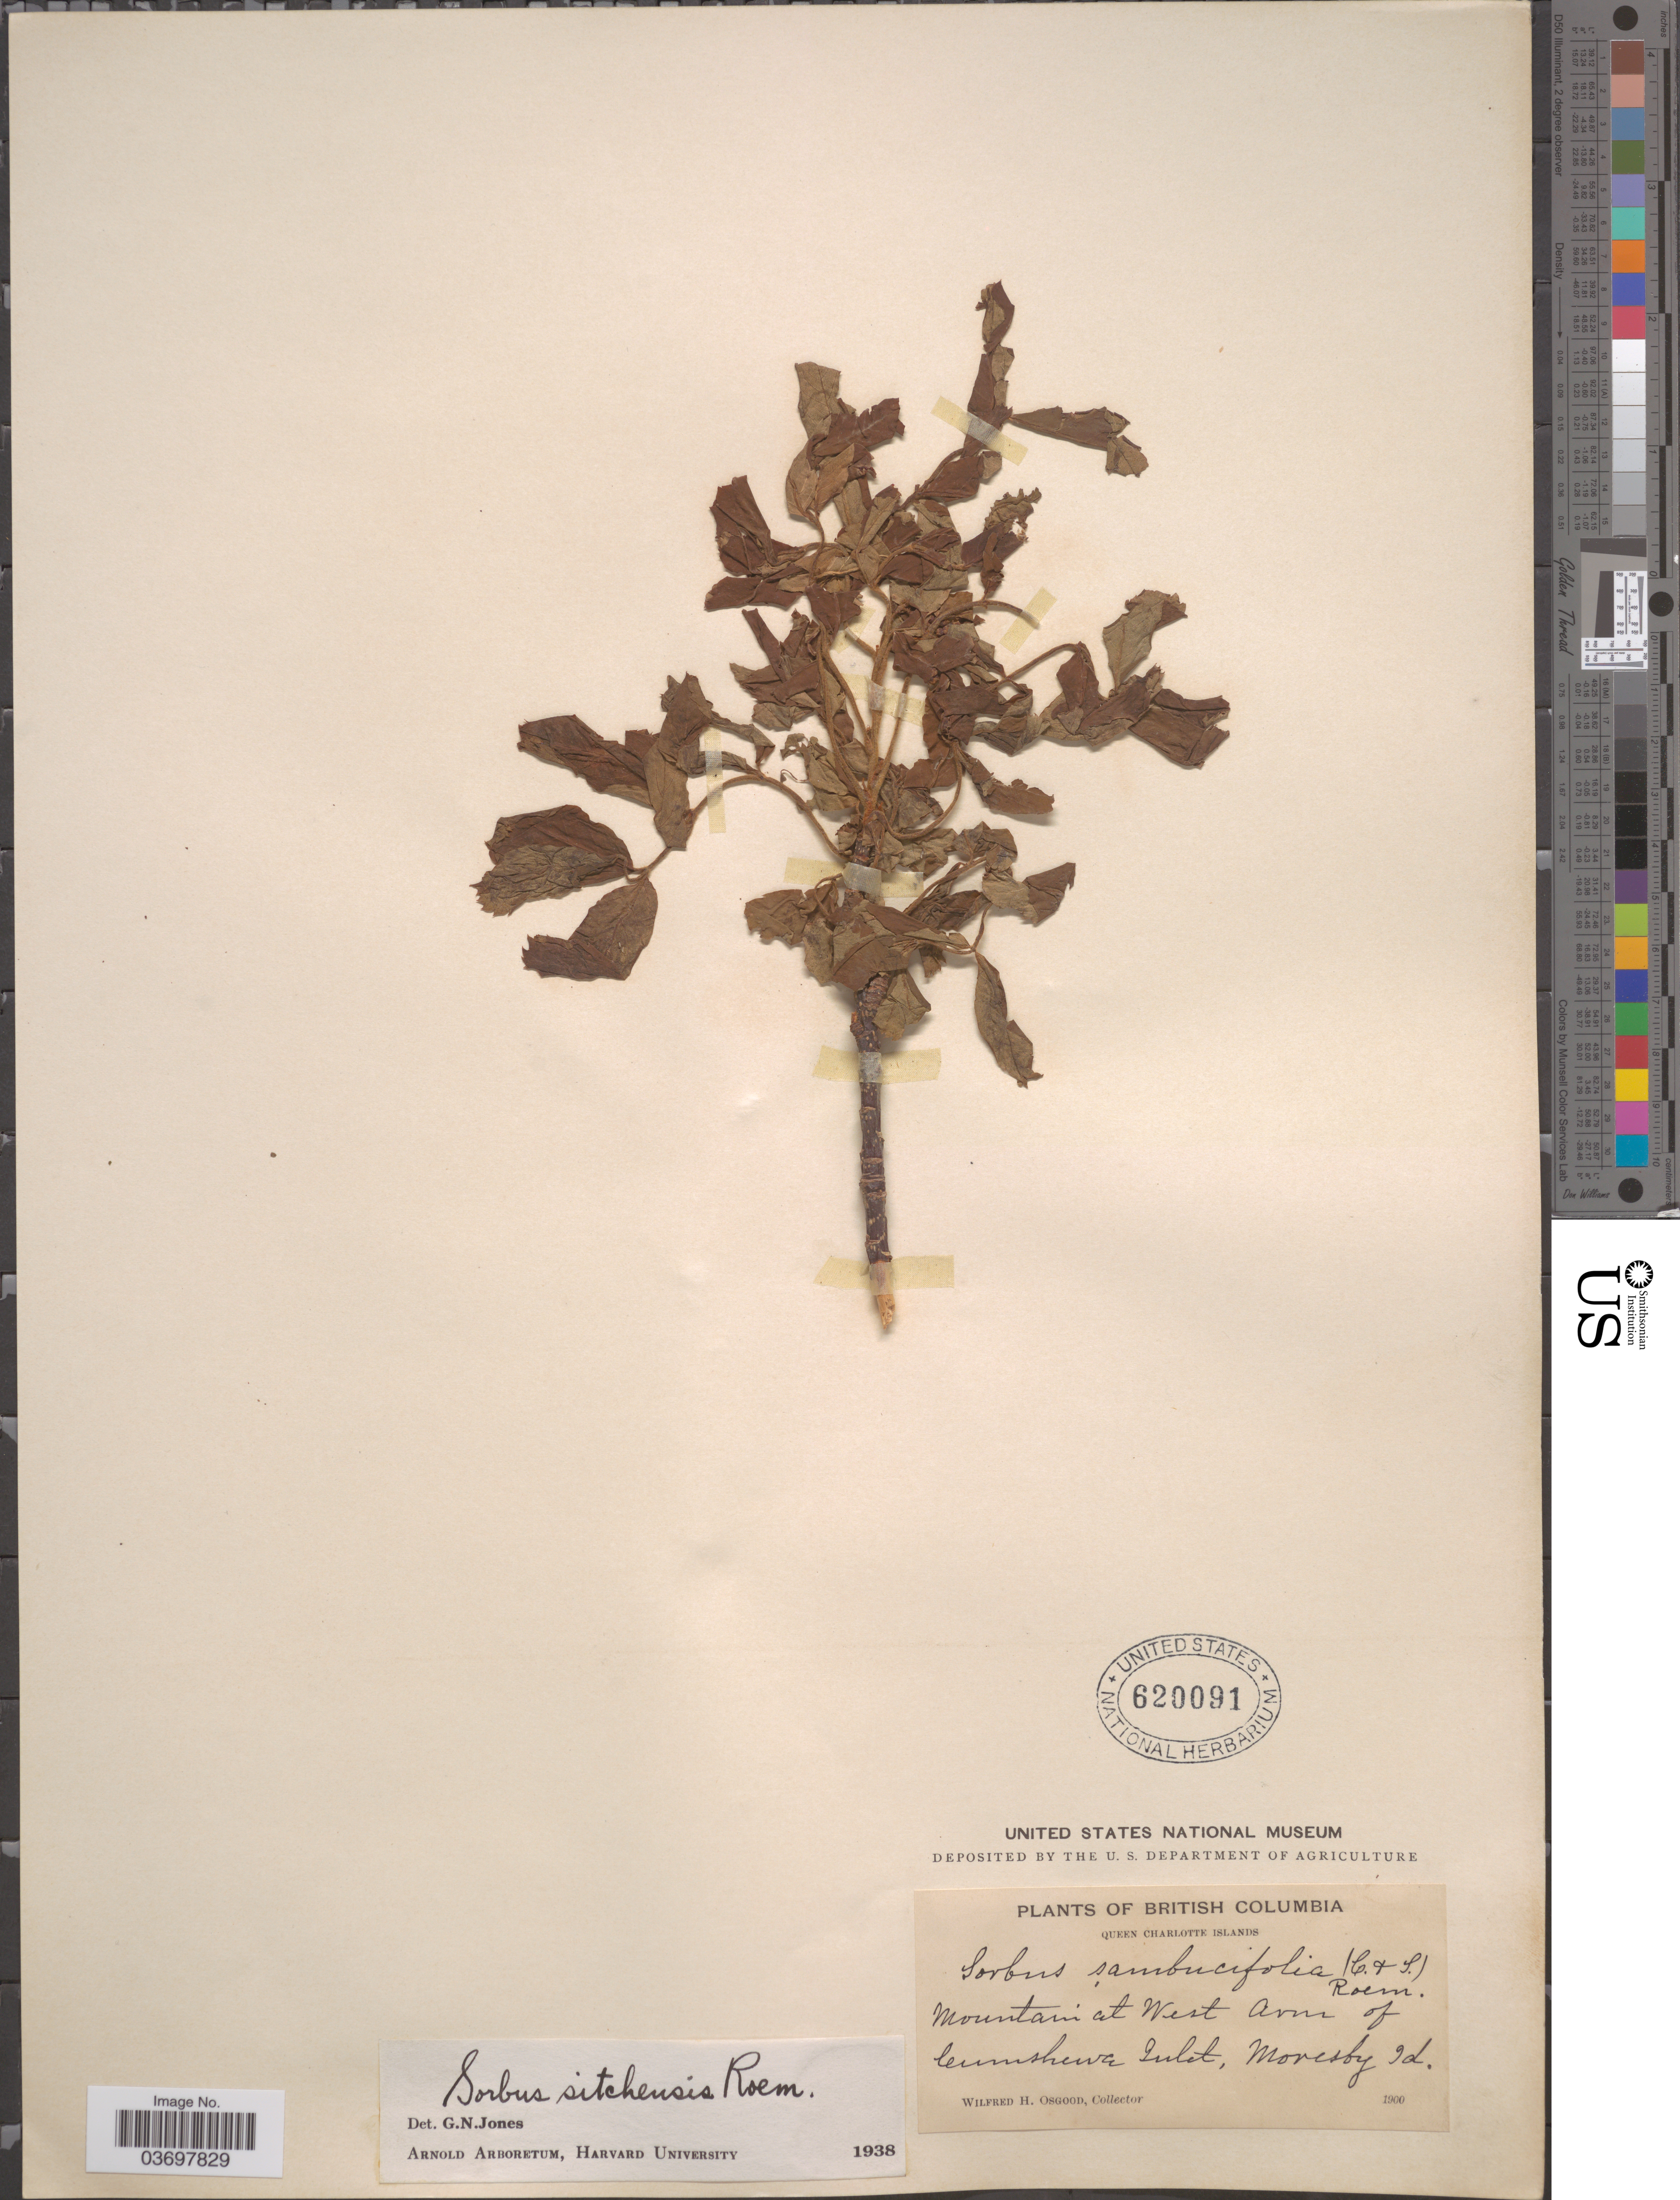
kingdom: Plantae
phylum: Tracheophyta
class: Magnoliopsida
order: Rosales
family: Rosaceae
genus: Sorbus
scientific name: Sorbus sitchensis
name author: M. Roem.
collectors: W. Osgood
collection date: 1900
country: Canada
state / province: British Columbia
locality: Queen Charlotte Islands. Mountain at West Arm of Cumshewa Inlet, Moresby Id.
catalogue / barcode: US 620091